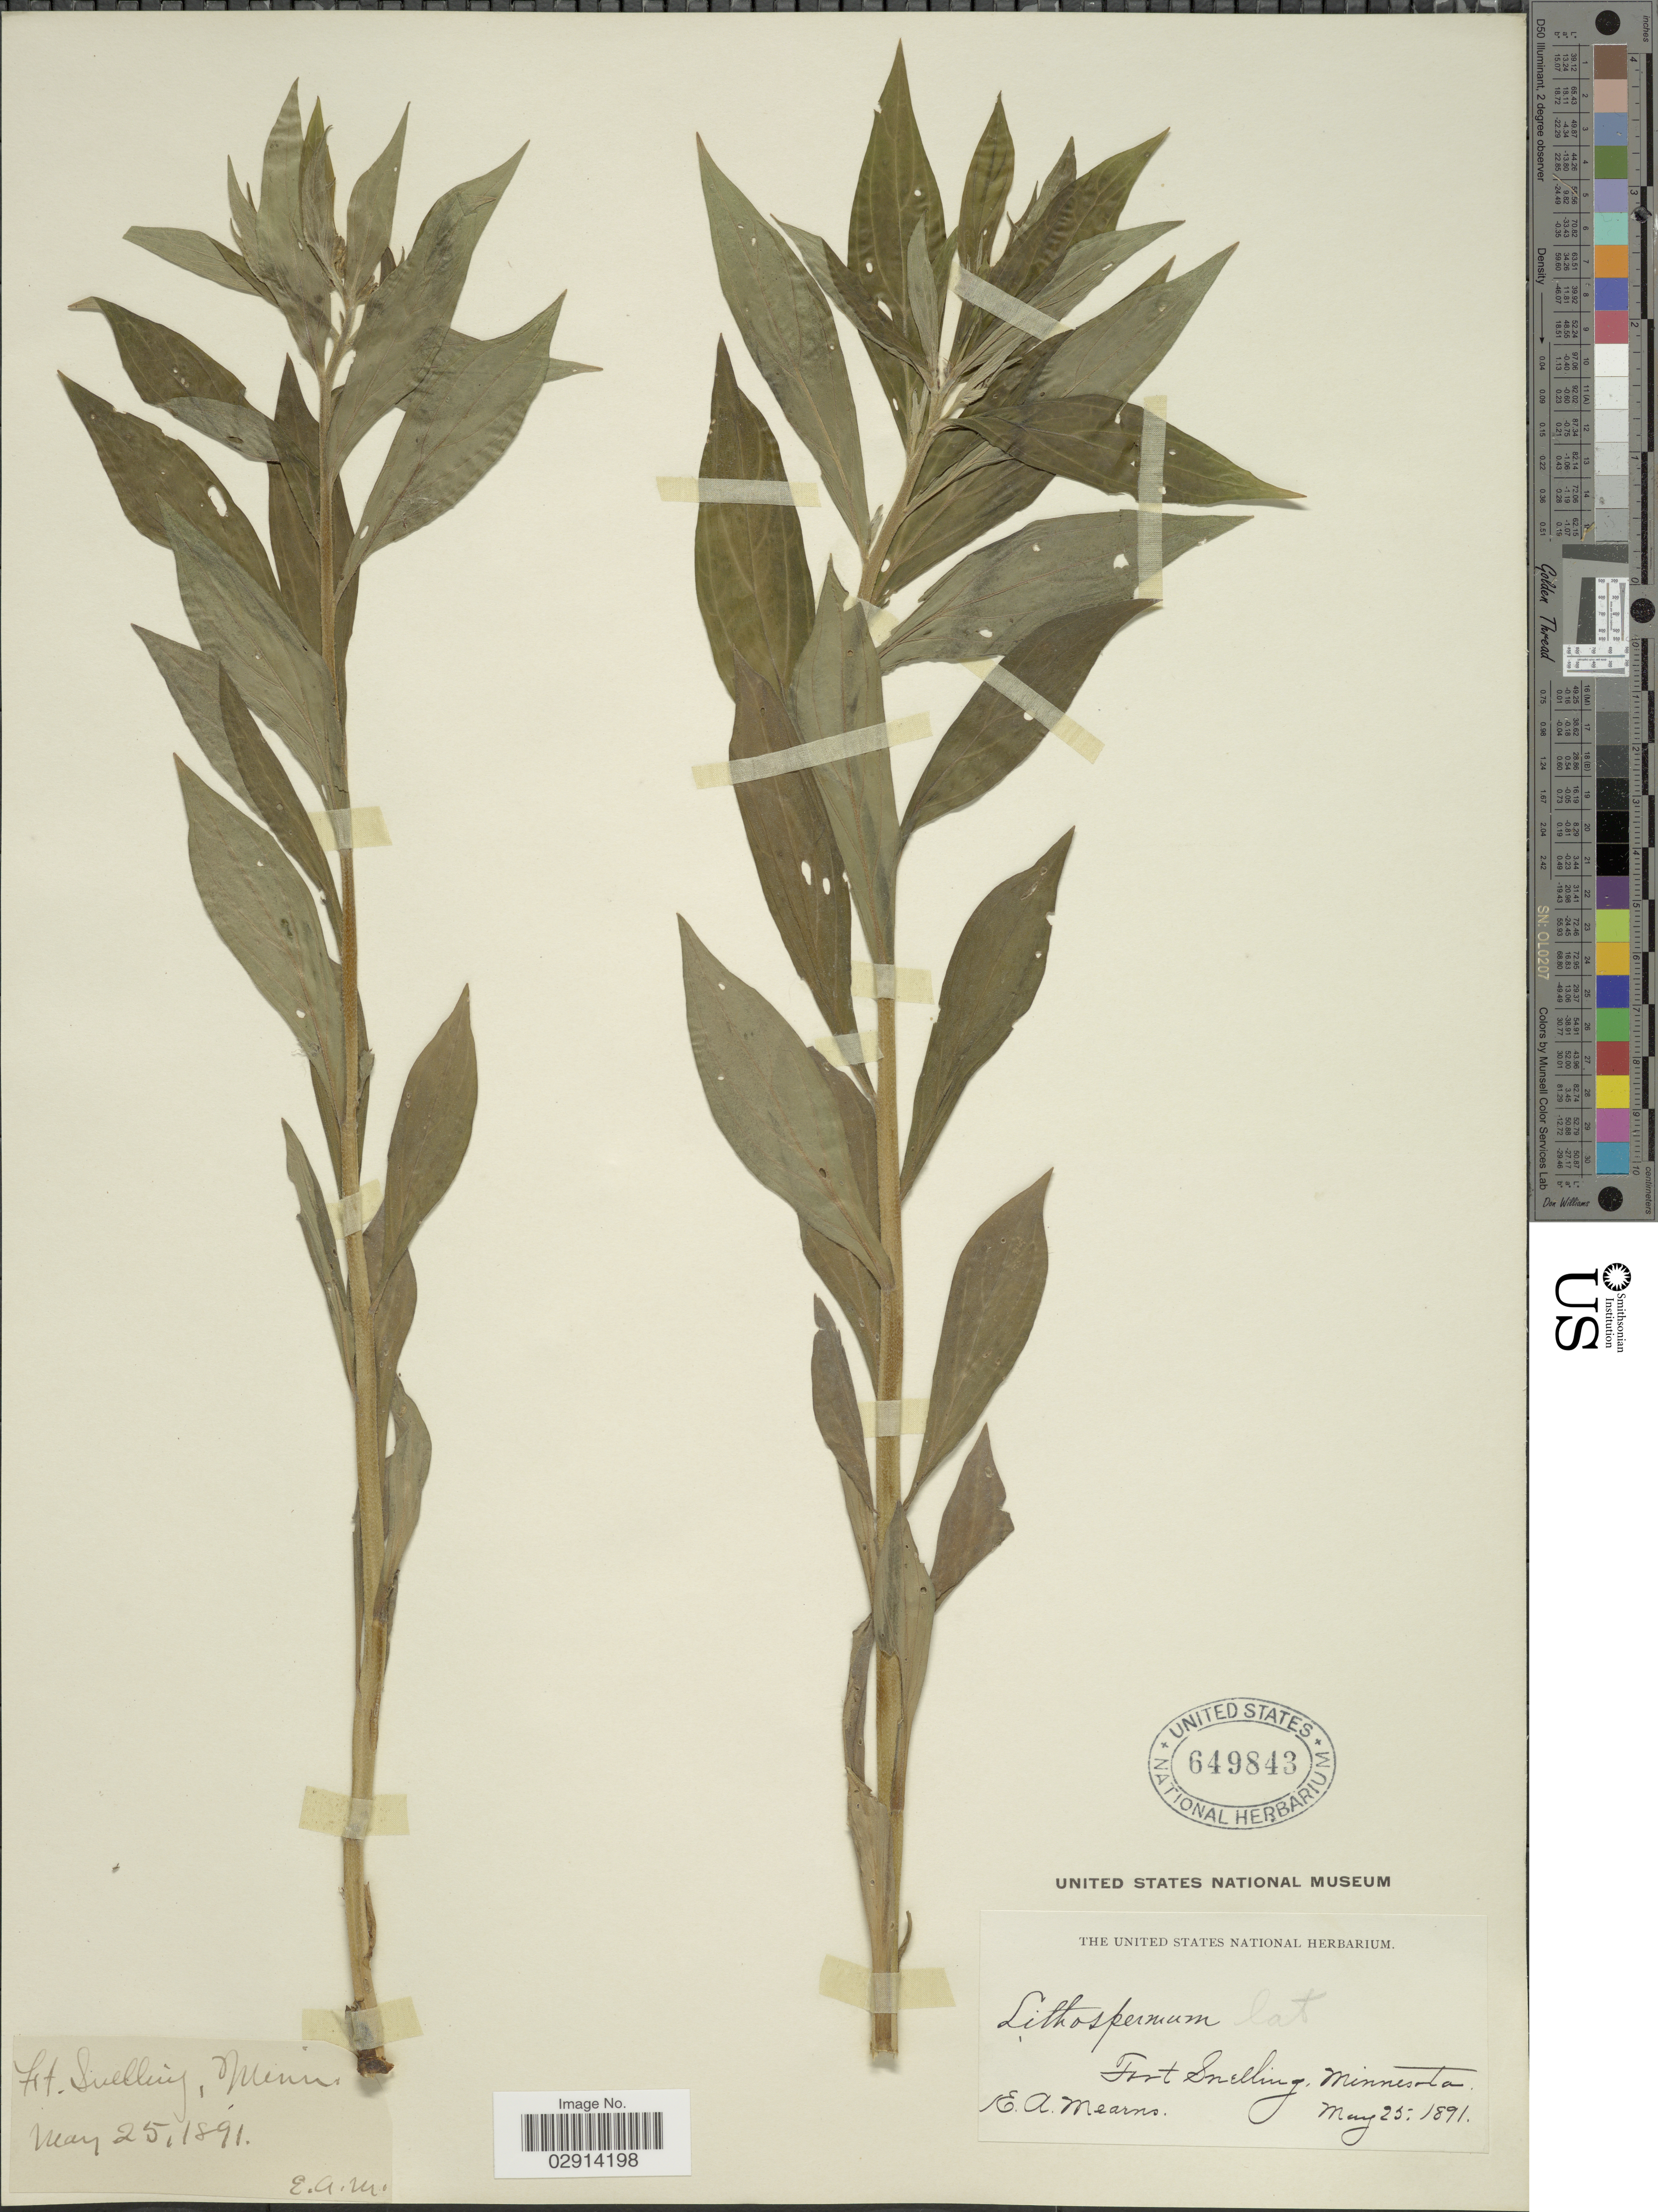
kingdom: Plantae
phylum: Tracheophyta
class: Magnoliopsida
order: Boraginales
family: Boraginaceae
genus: Lithospermum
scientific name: Lithospermum latifolium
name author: Michx.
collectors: E. A. Mearns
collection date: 1891-05-25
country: United States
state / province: Minnesota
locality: Fort Snelling.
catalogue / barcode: US 649843